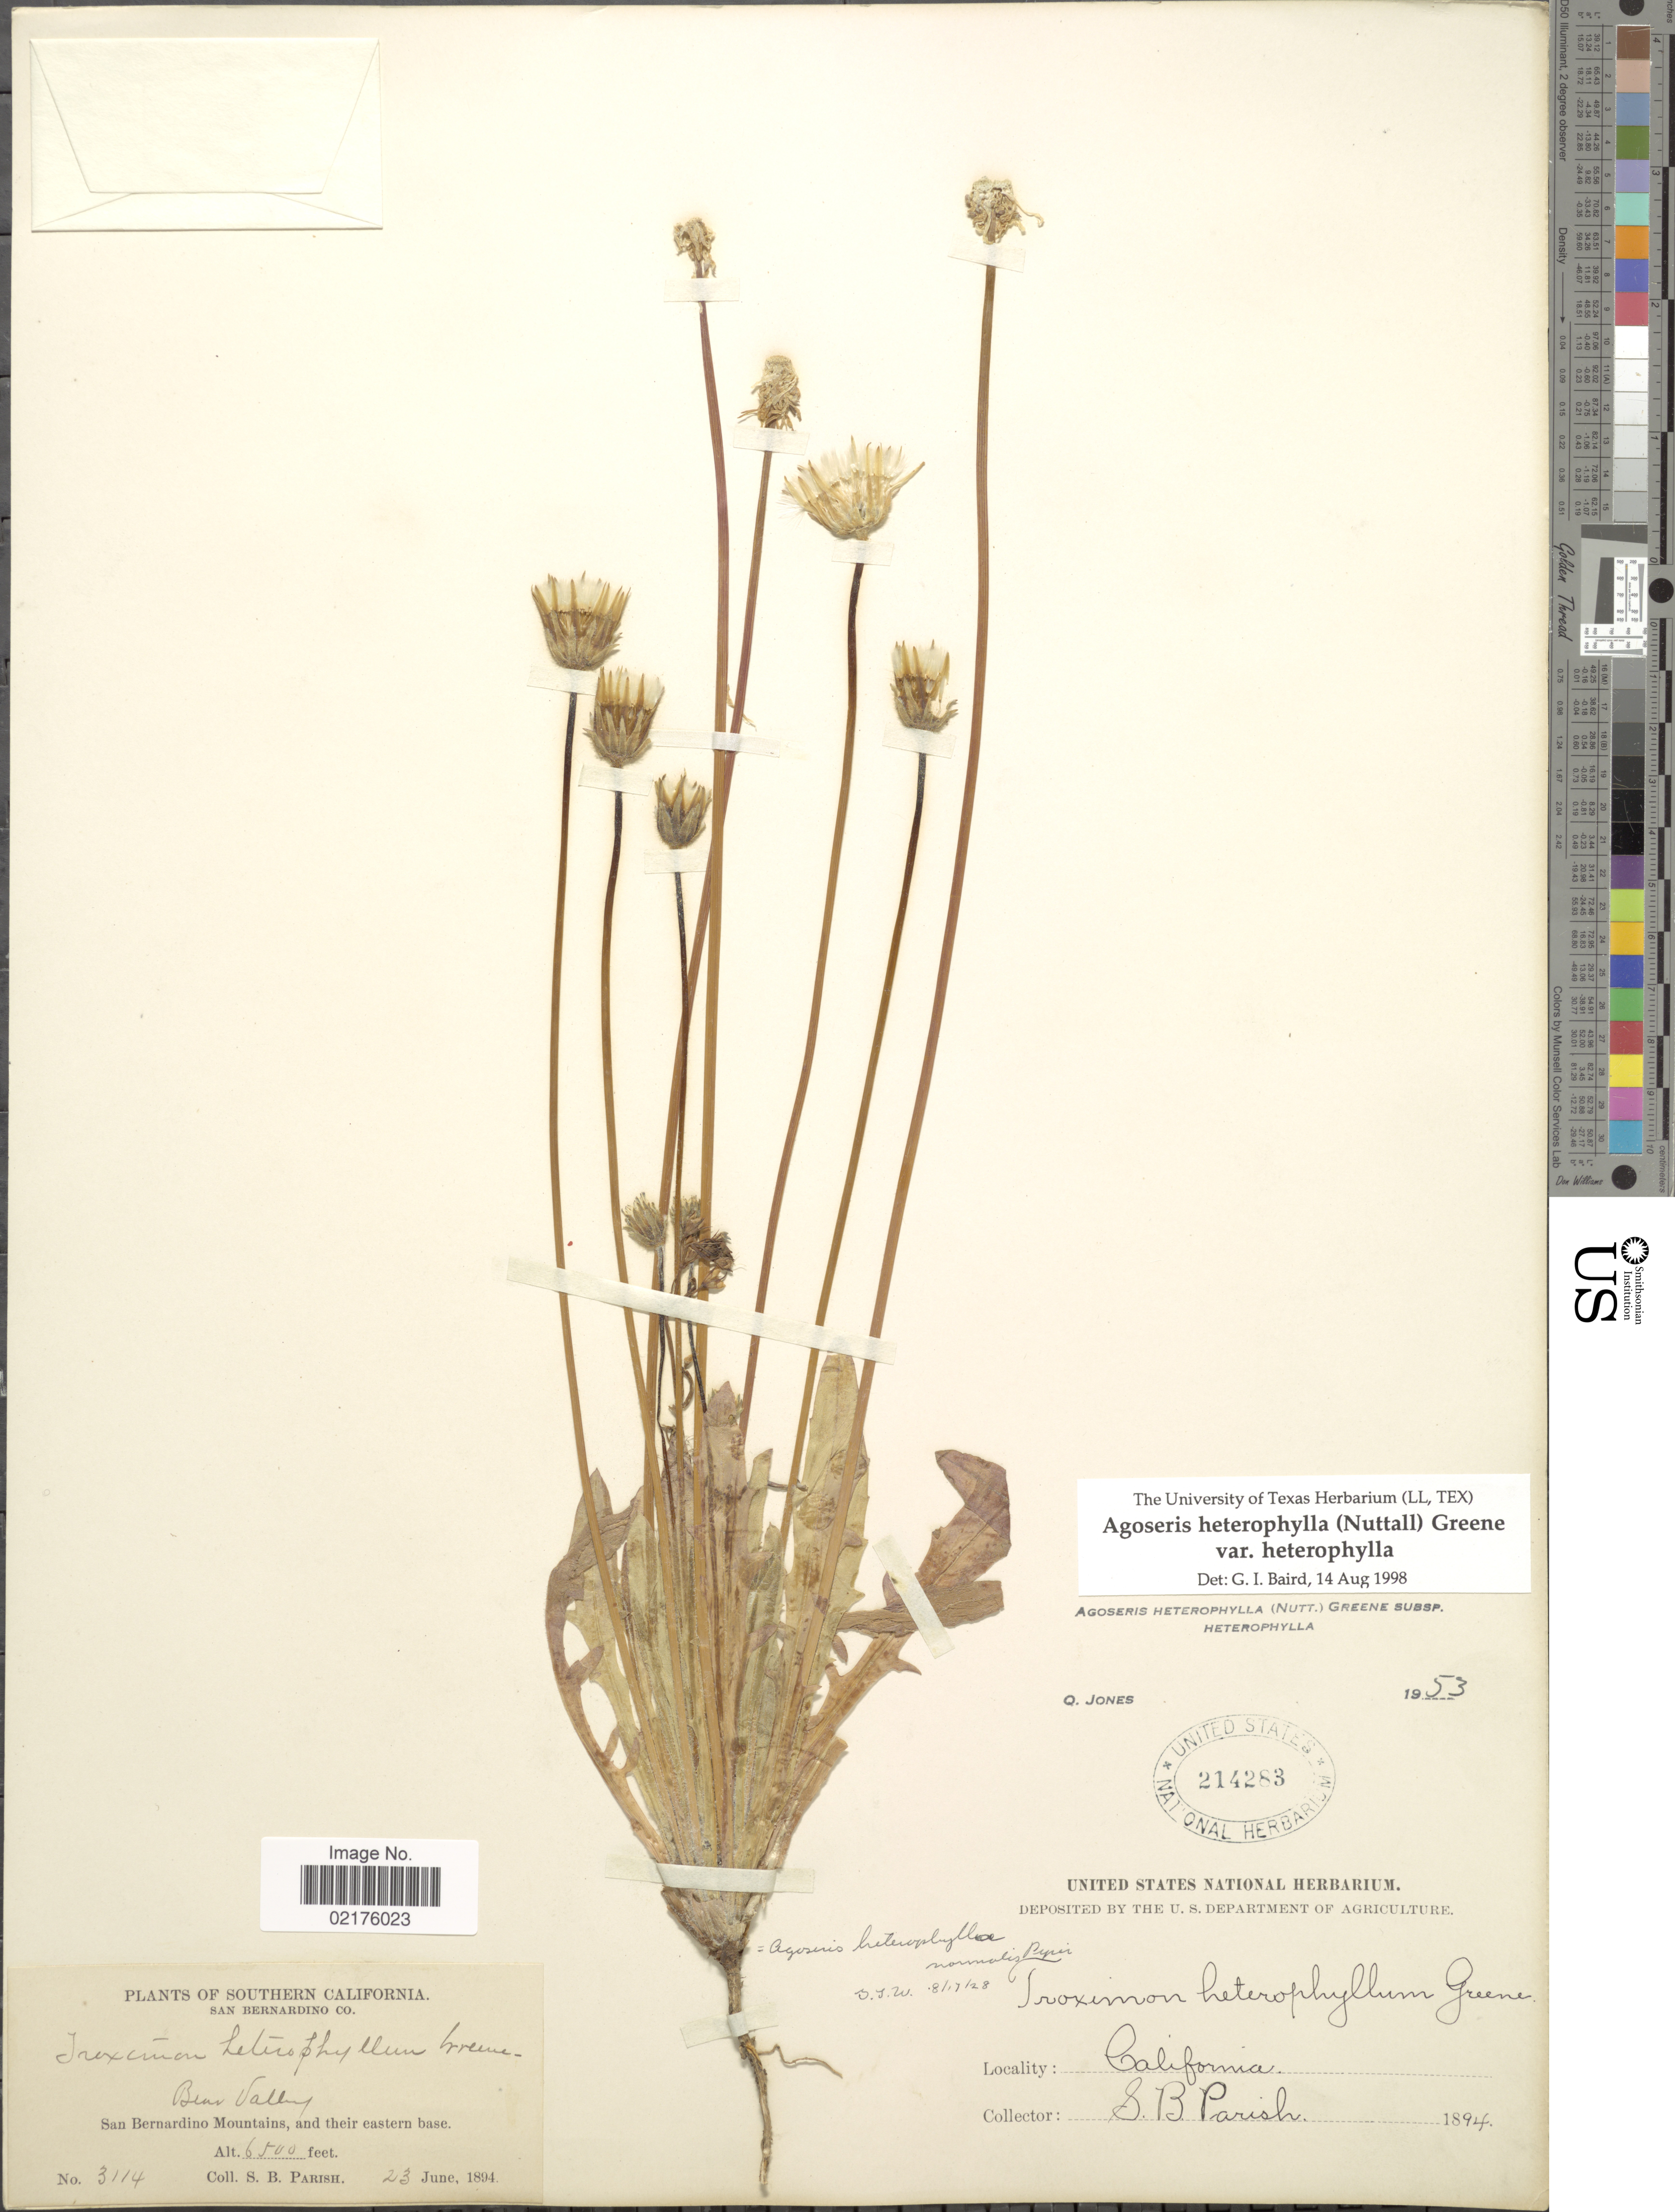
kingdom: Plantae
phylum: Tracheophyta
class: Magnoliopsida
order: Asterales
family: Asteraceae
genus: Agoseris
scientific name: Agoseris heterophylla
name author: (Nutt.) Greene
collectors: S. B. Parish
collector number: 3114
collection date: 1894-06-23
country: United States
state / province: California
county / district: San Bernardino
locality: Southern California, San Bernardino Co., Bear Valley, San Bernardino Mountains, and their eastern base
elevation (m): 1981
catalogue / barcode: US 214283